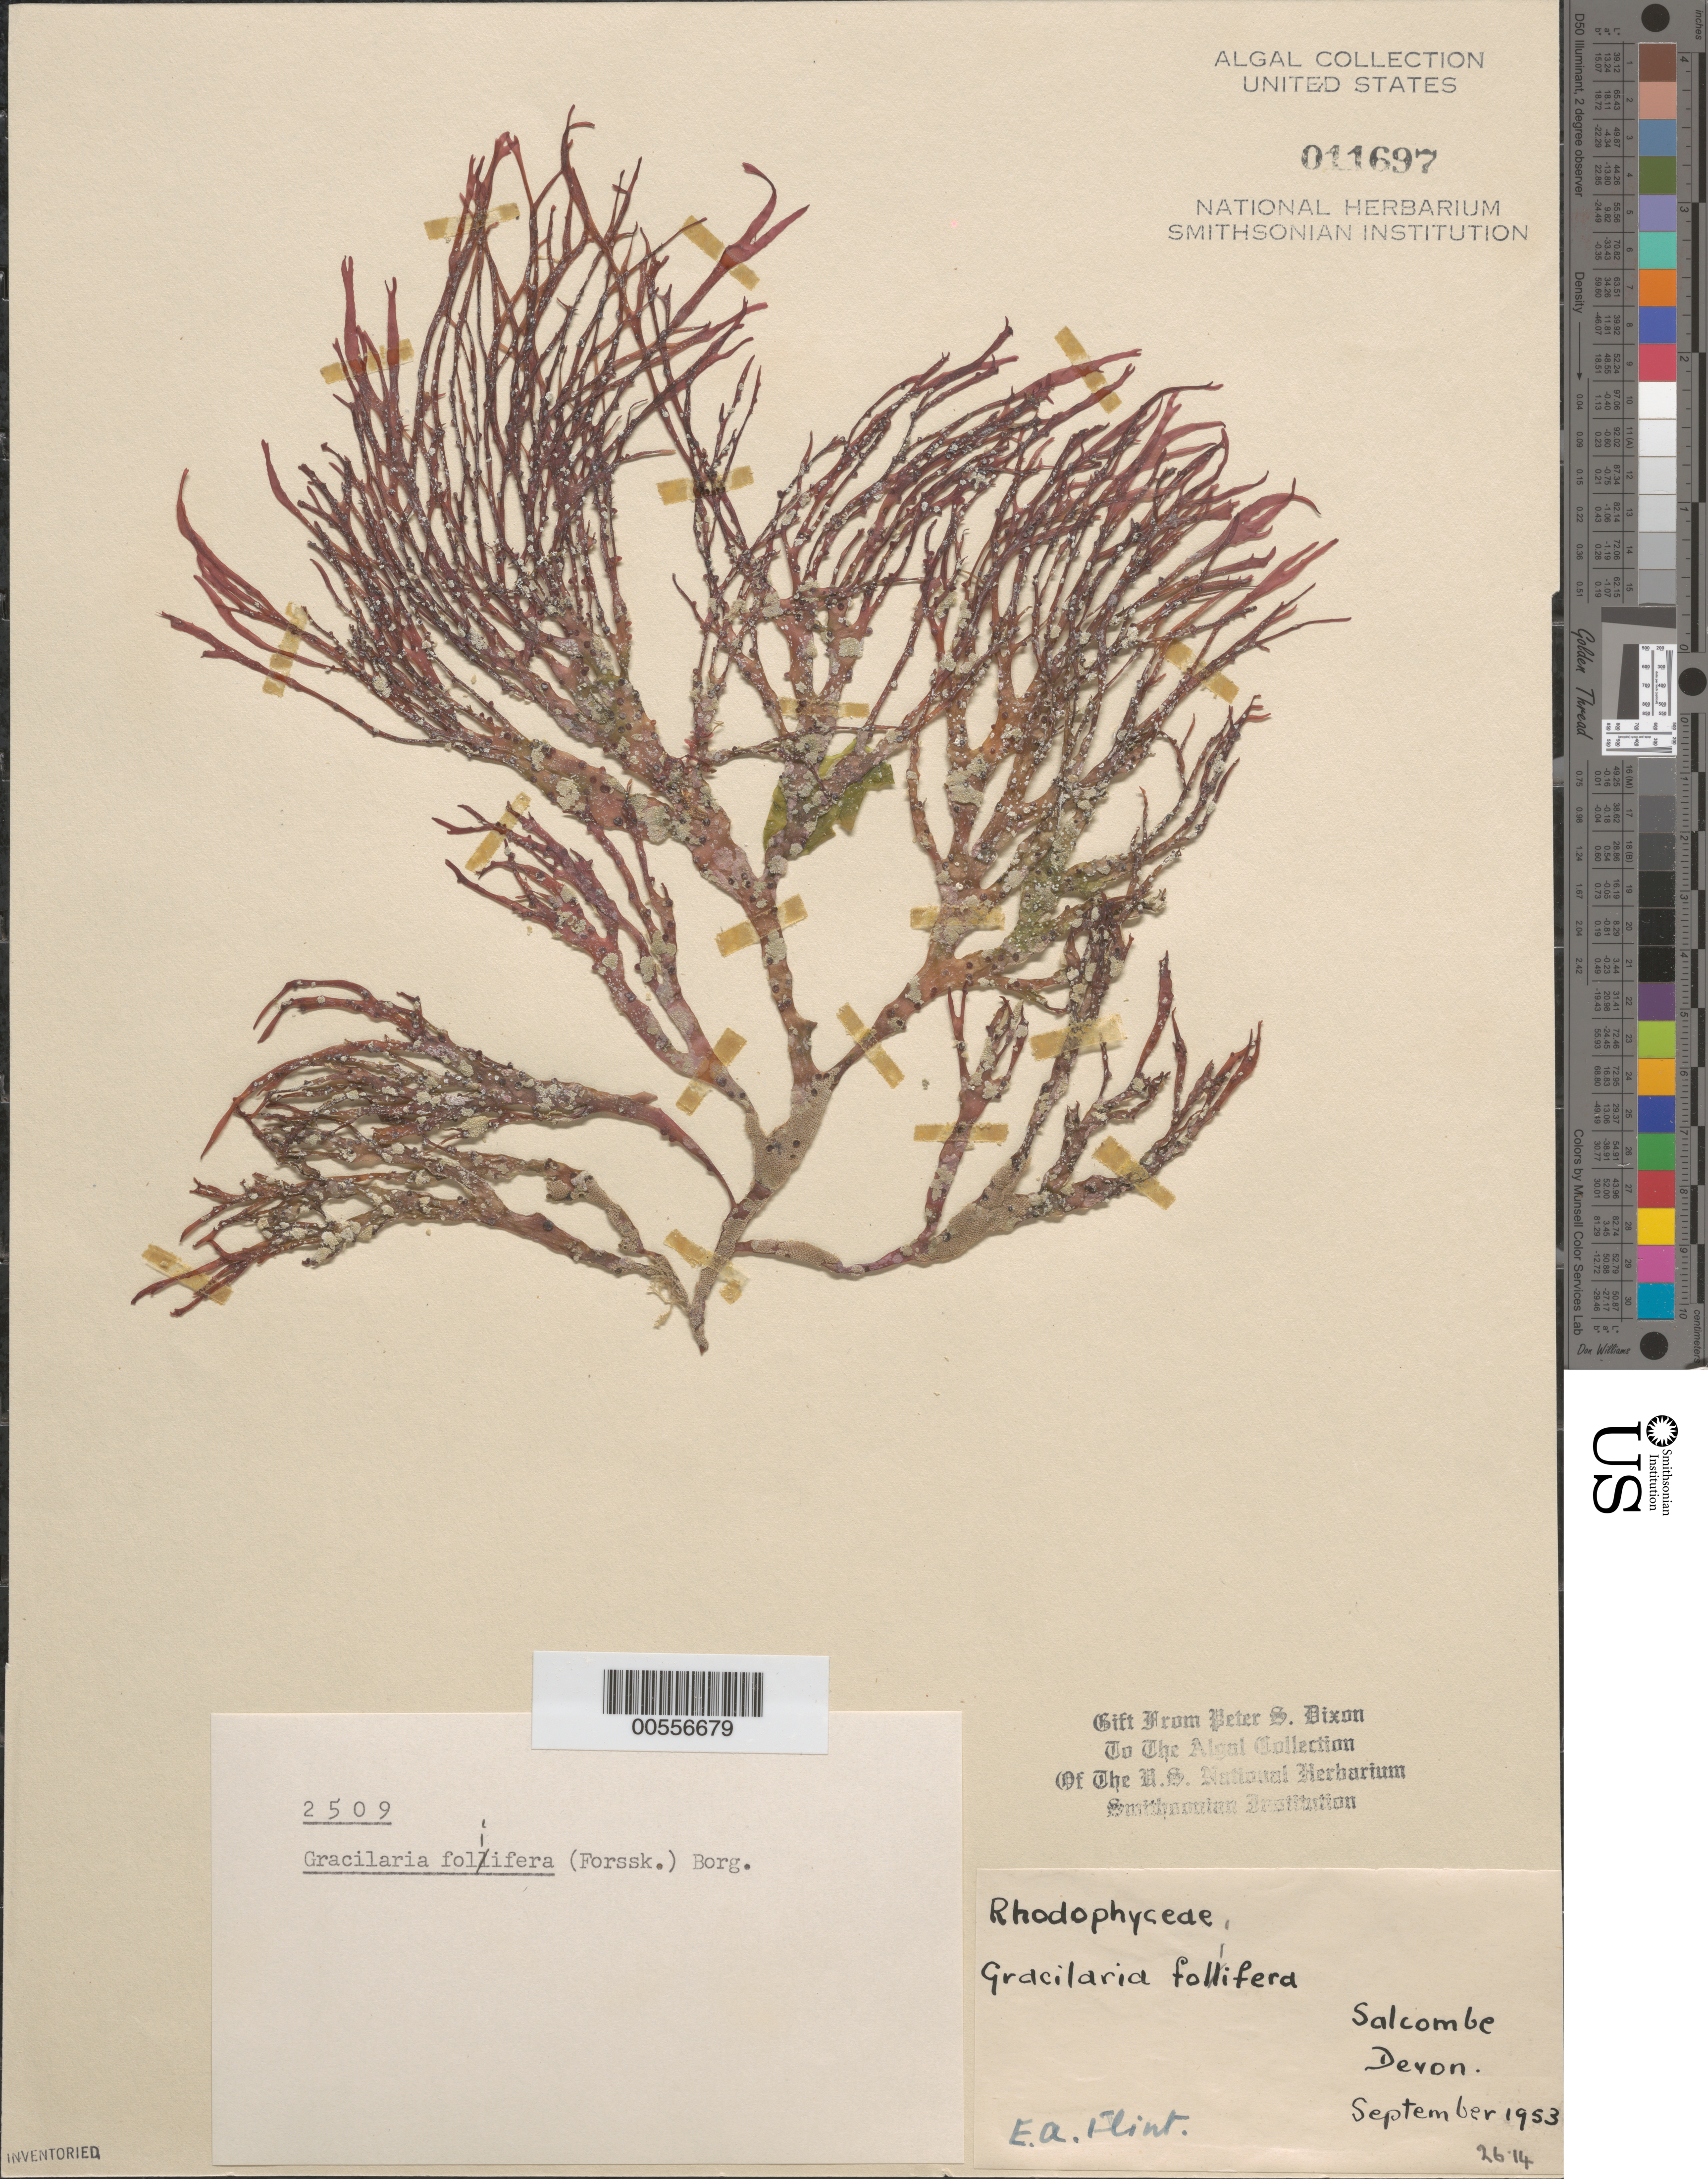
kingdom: Plantae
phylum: Rhodophyta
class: Florideophyceae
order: Gracilariales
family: Gracilariaceae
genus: Gracilaria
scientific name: Gracilaria foliifera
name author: (Forssk.) Børgesen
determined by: Dixon, P. S.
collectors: E. Flint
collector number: PSD 2509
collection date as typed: Sep 1953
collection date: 1953-09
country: United Kingdom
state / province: England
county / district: Devon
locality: Salcombe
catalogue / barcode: US 11697